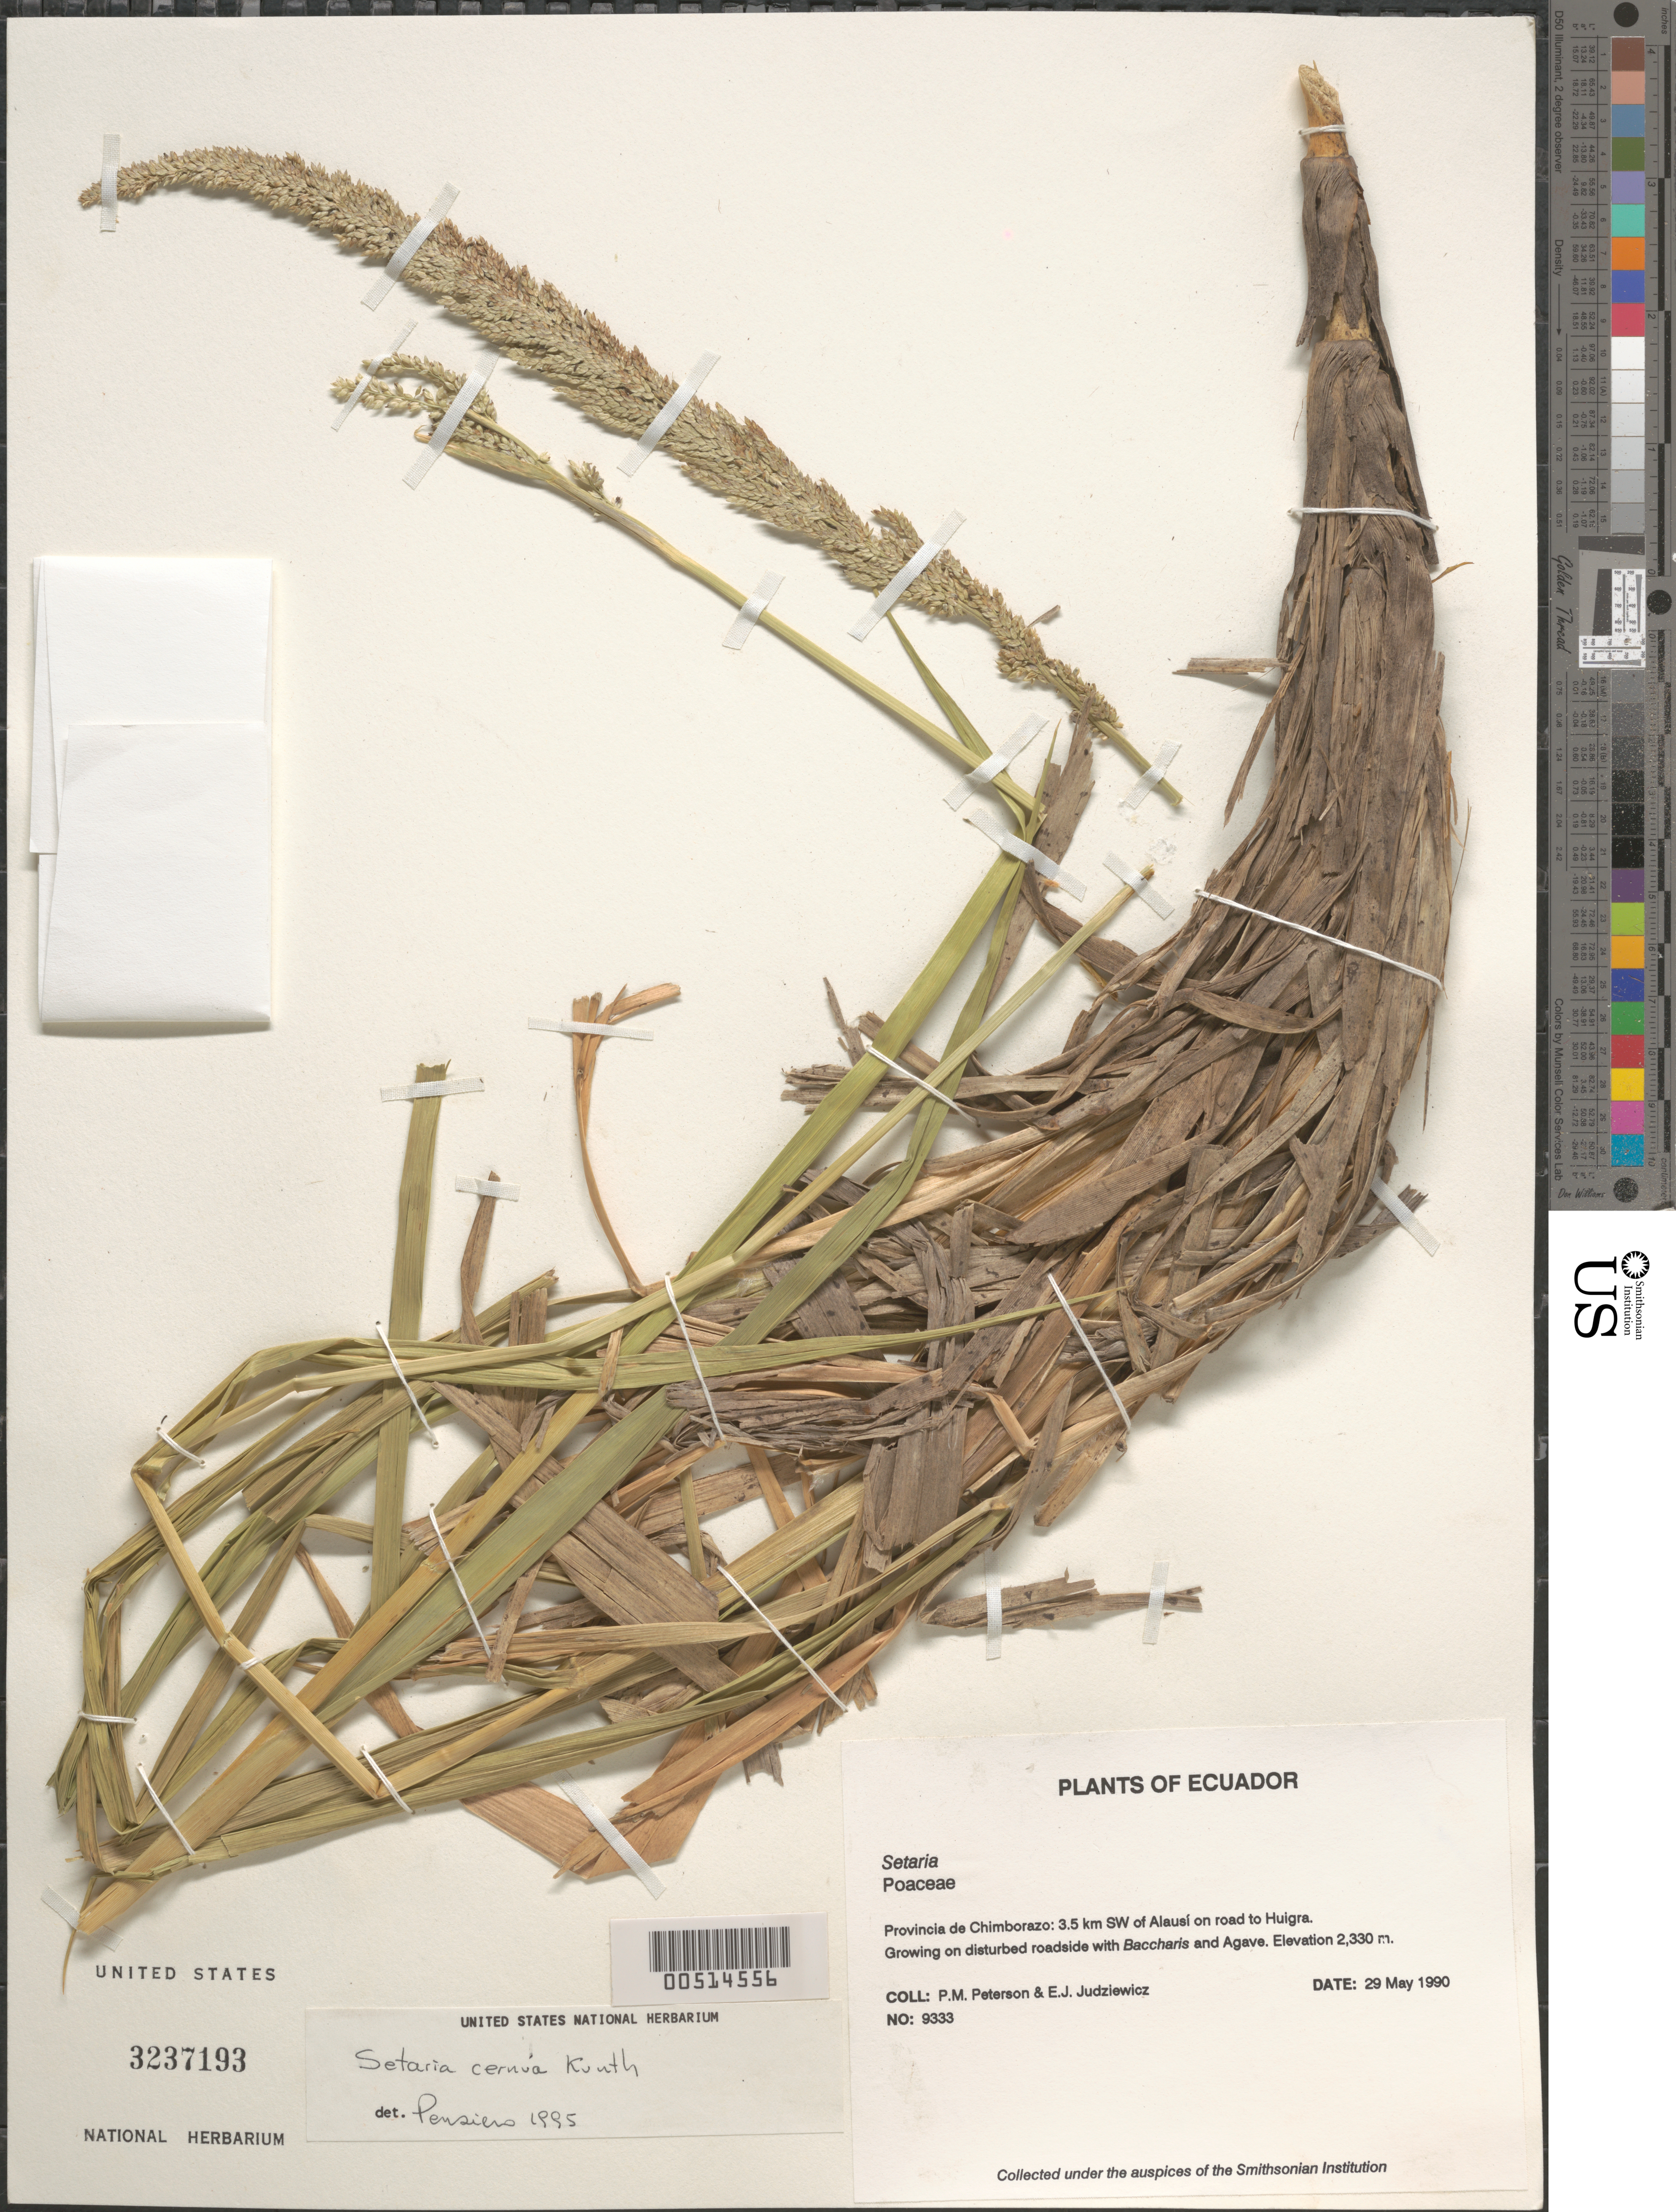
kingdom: Plantae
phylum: Tracheophyta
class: Liliopsida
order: Poales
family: Poaceae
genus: Setaria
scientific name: Setaria cernua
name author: Kunth in Humb.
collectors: P. M. Peterson & E. J. Judziewicz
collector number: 09333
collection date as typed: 29 May 1990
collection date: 1990-05-29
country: Ecuador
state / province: Chimborazo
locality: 3.5 km SW of Alausí on road to Huigra.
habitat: Growing on disturbed roadside with Baccharis and Agave.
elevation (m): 2330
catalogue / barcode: US 3237193